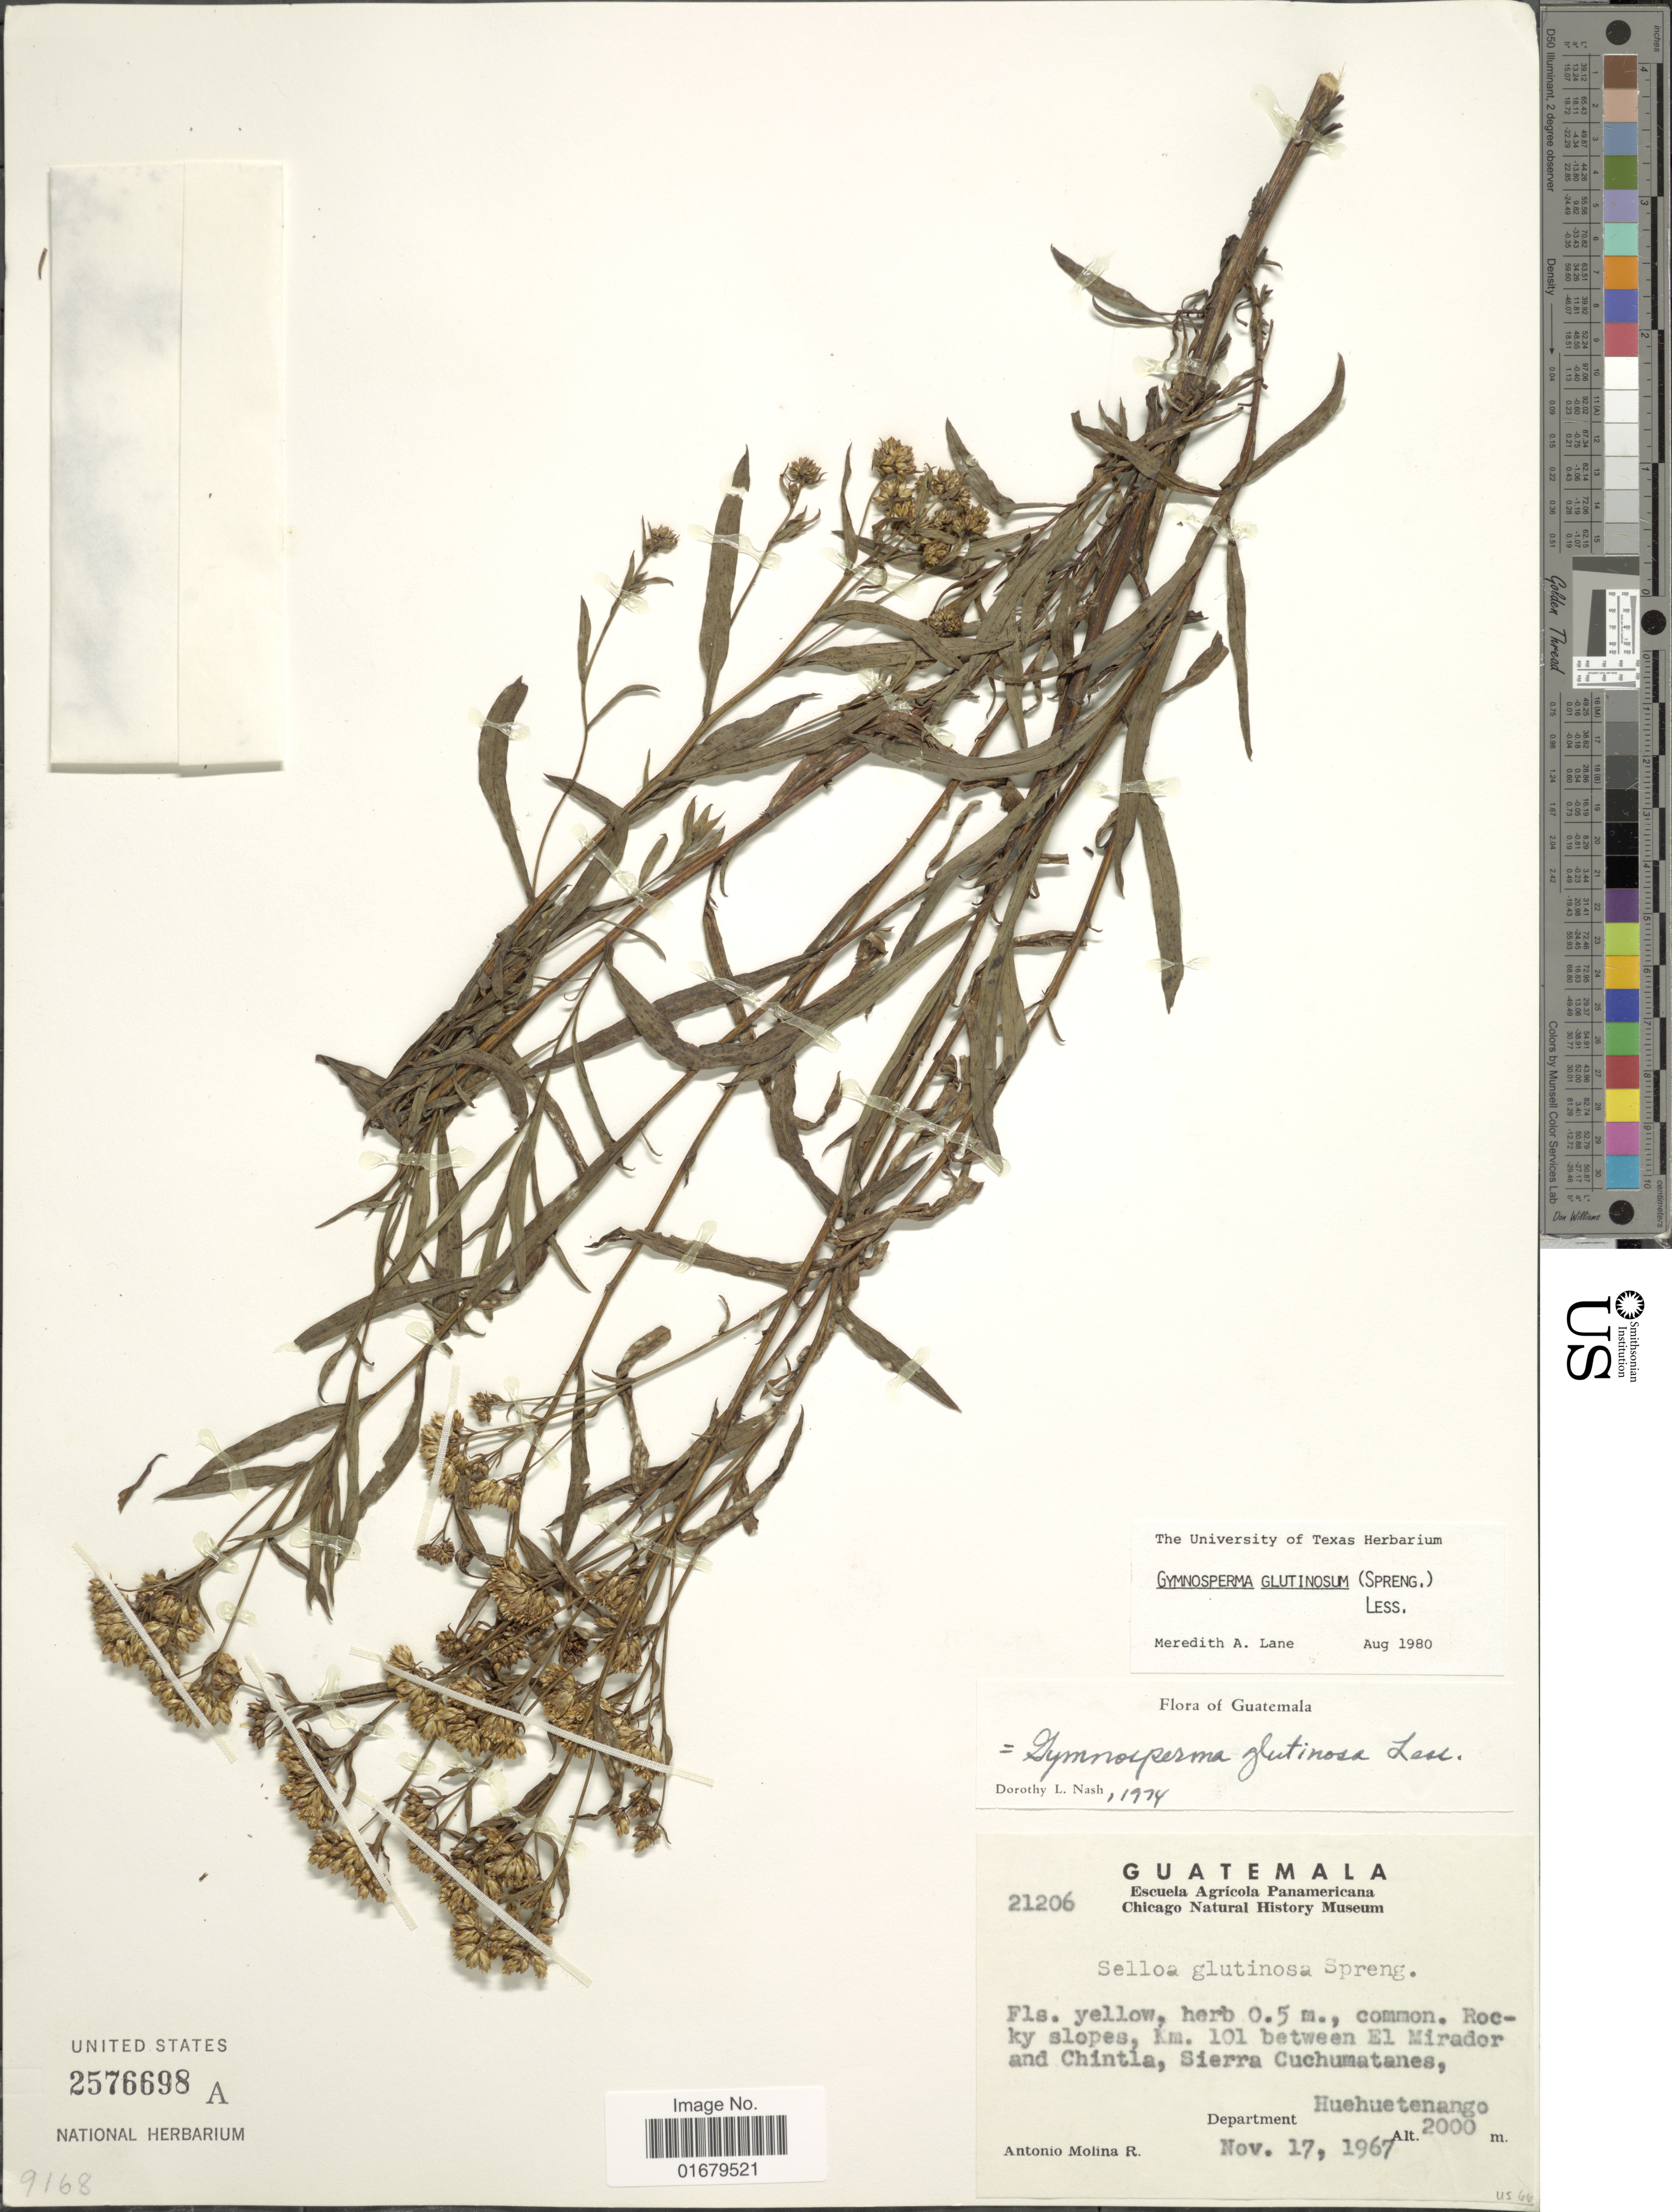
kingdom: Plantae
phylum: Tracheophyta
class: Magnoliopsida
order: Asterales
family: Asteraceae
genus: Gymnosperma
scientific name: Gymnosperma glutinosum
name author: (Spreng.) Less.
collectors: A. Molina R.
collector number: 21206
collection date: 1967-11-17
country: Guatemala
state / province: Huehuetenango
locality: Rocky slopes, Km. 101 between El Mirador and Chintla, Sierra Cuchumatanes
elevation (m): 2000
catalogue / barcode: US 2576698A